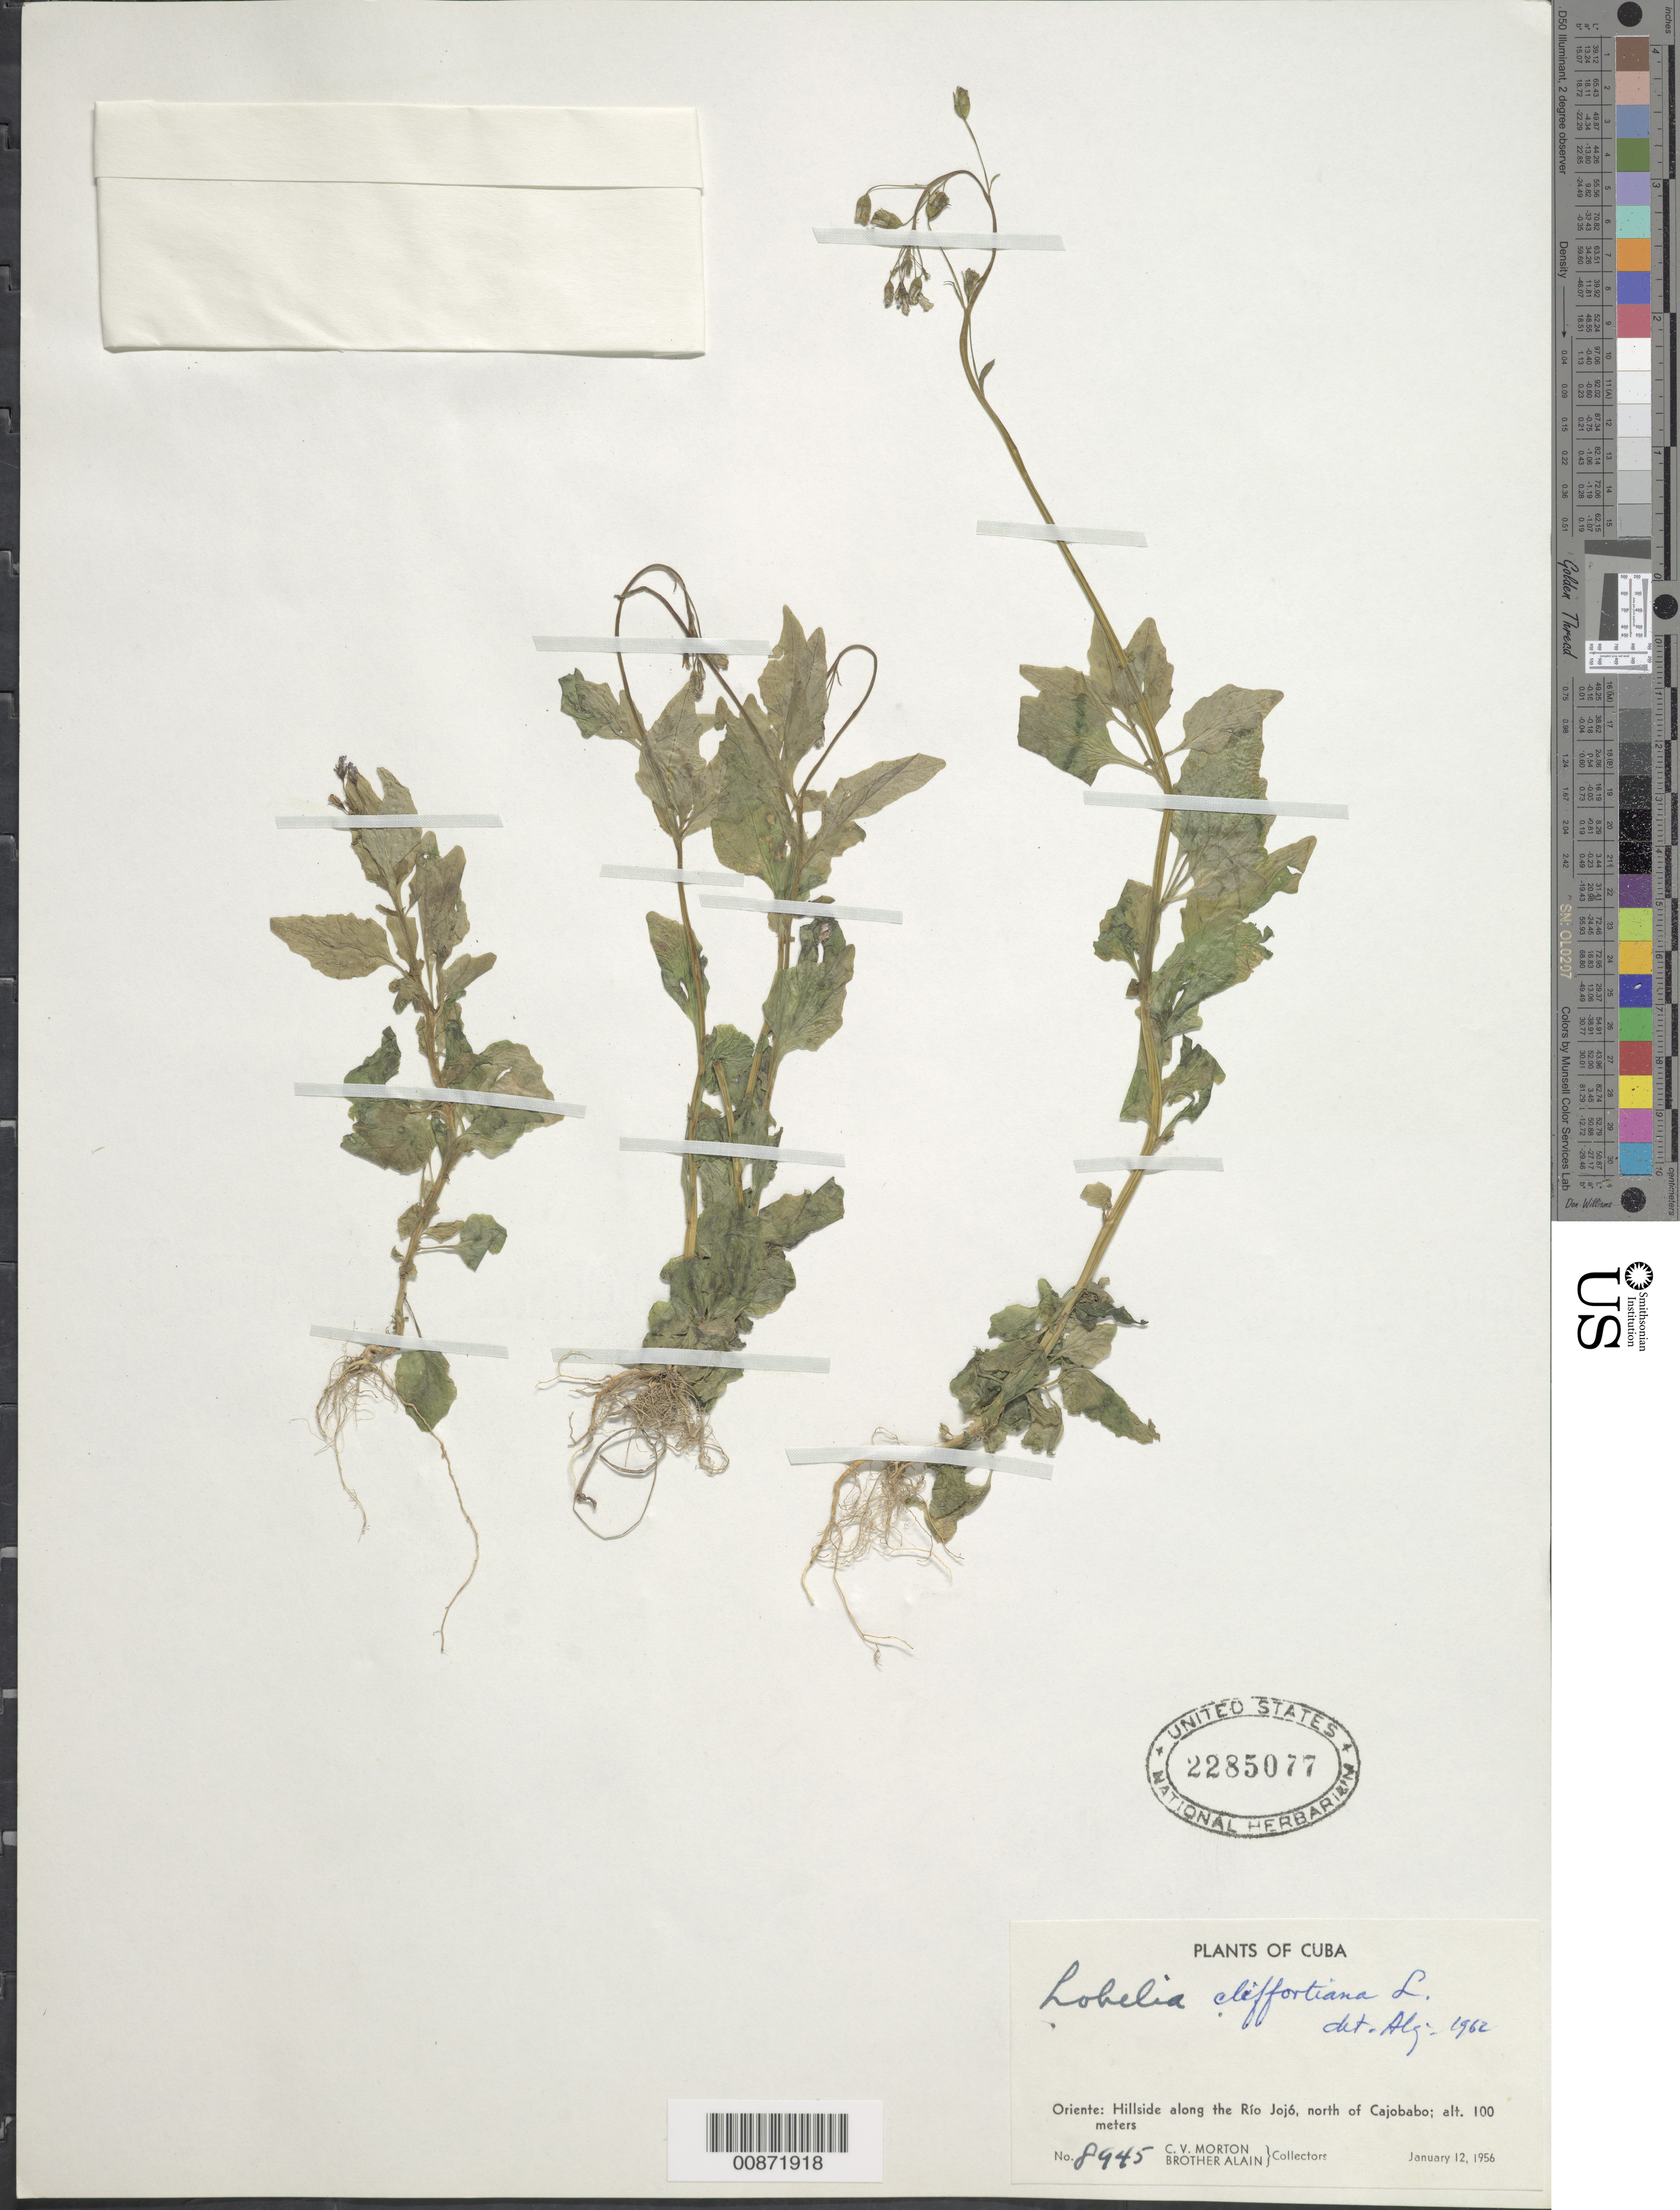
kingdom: Plantae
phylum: Tracheophyta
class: Magnoliopsida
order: Asterales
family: Campanulaceae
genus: Lobelia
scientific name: Lobelia cliffortiana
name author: L.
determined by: Liogier, Alain H.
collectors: C. V. Morton & A. H. Liogier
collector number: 8945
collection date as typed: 12 Jan 1956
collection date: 1956-01-12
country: Cuba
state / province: Oriente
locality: Río Jojó, north of Cajobabo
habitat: Hillside along river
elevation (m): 100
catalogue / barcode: US 2285077